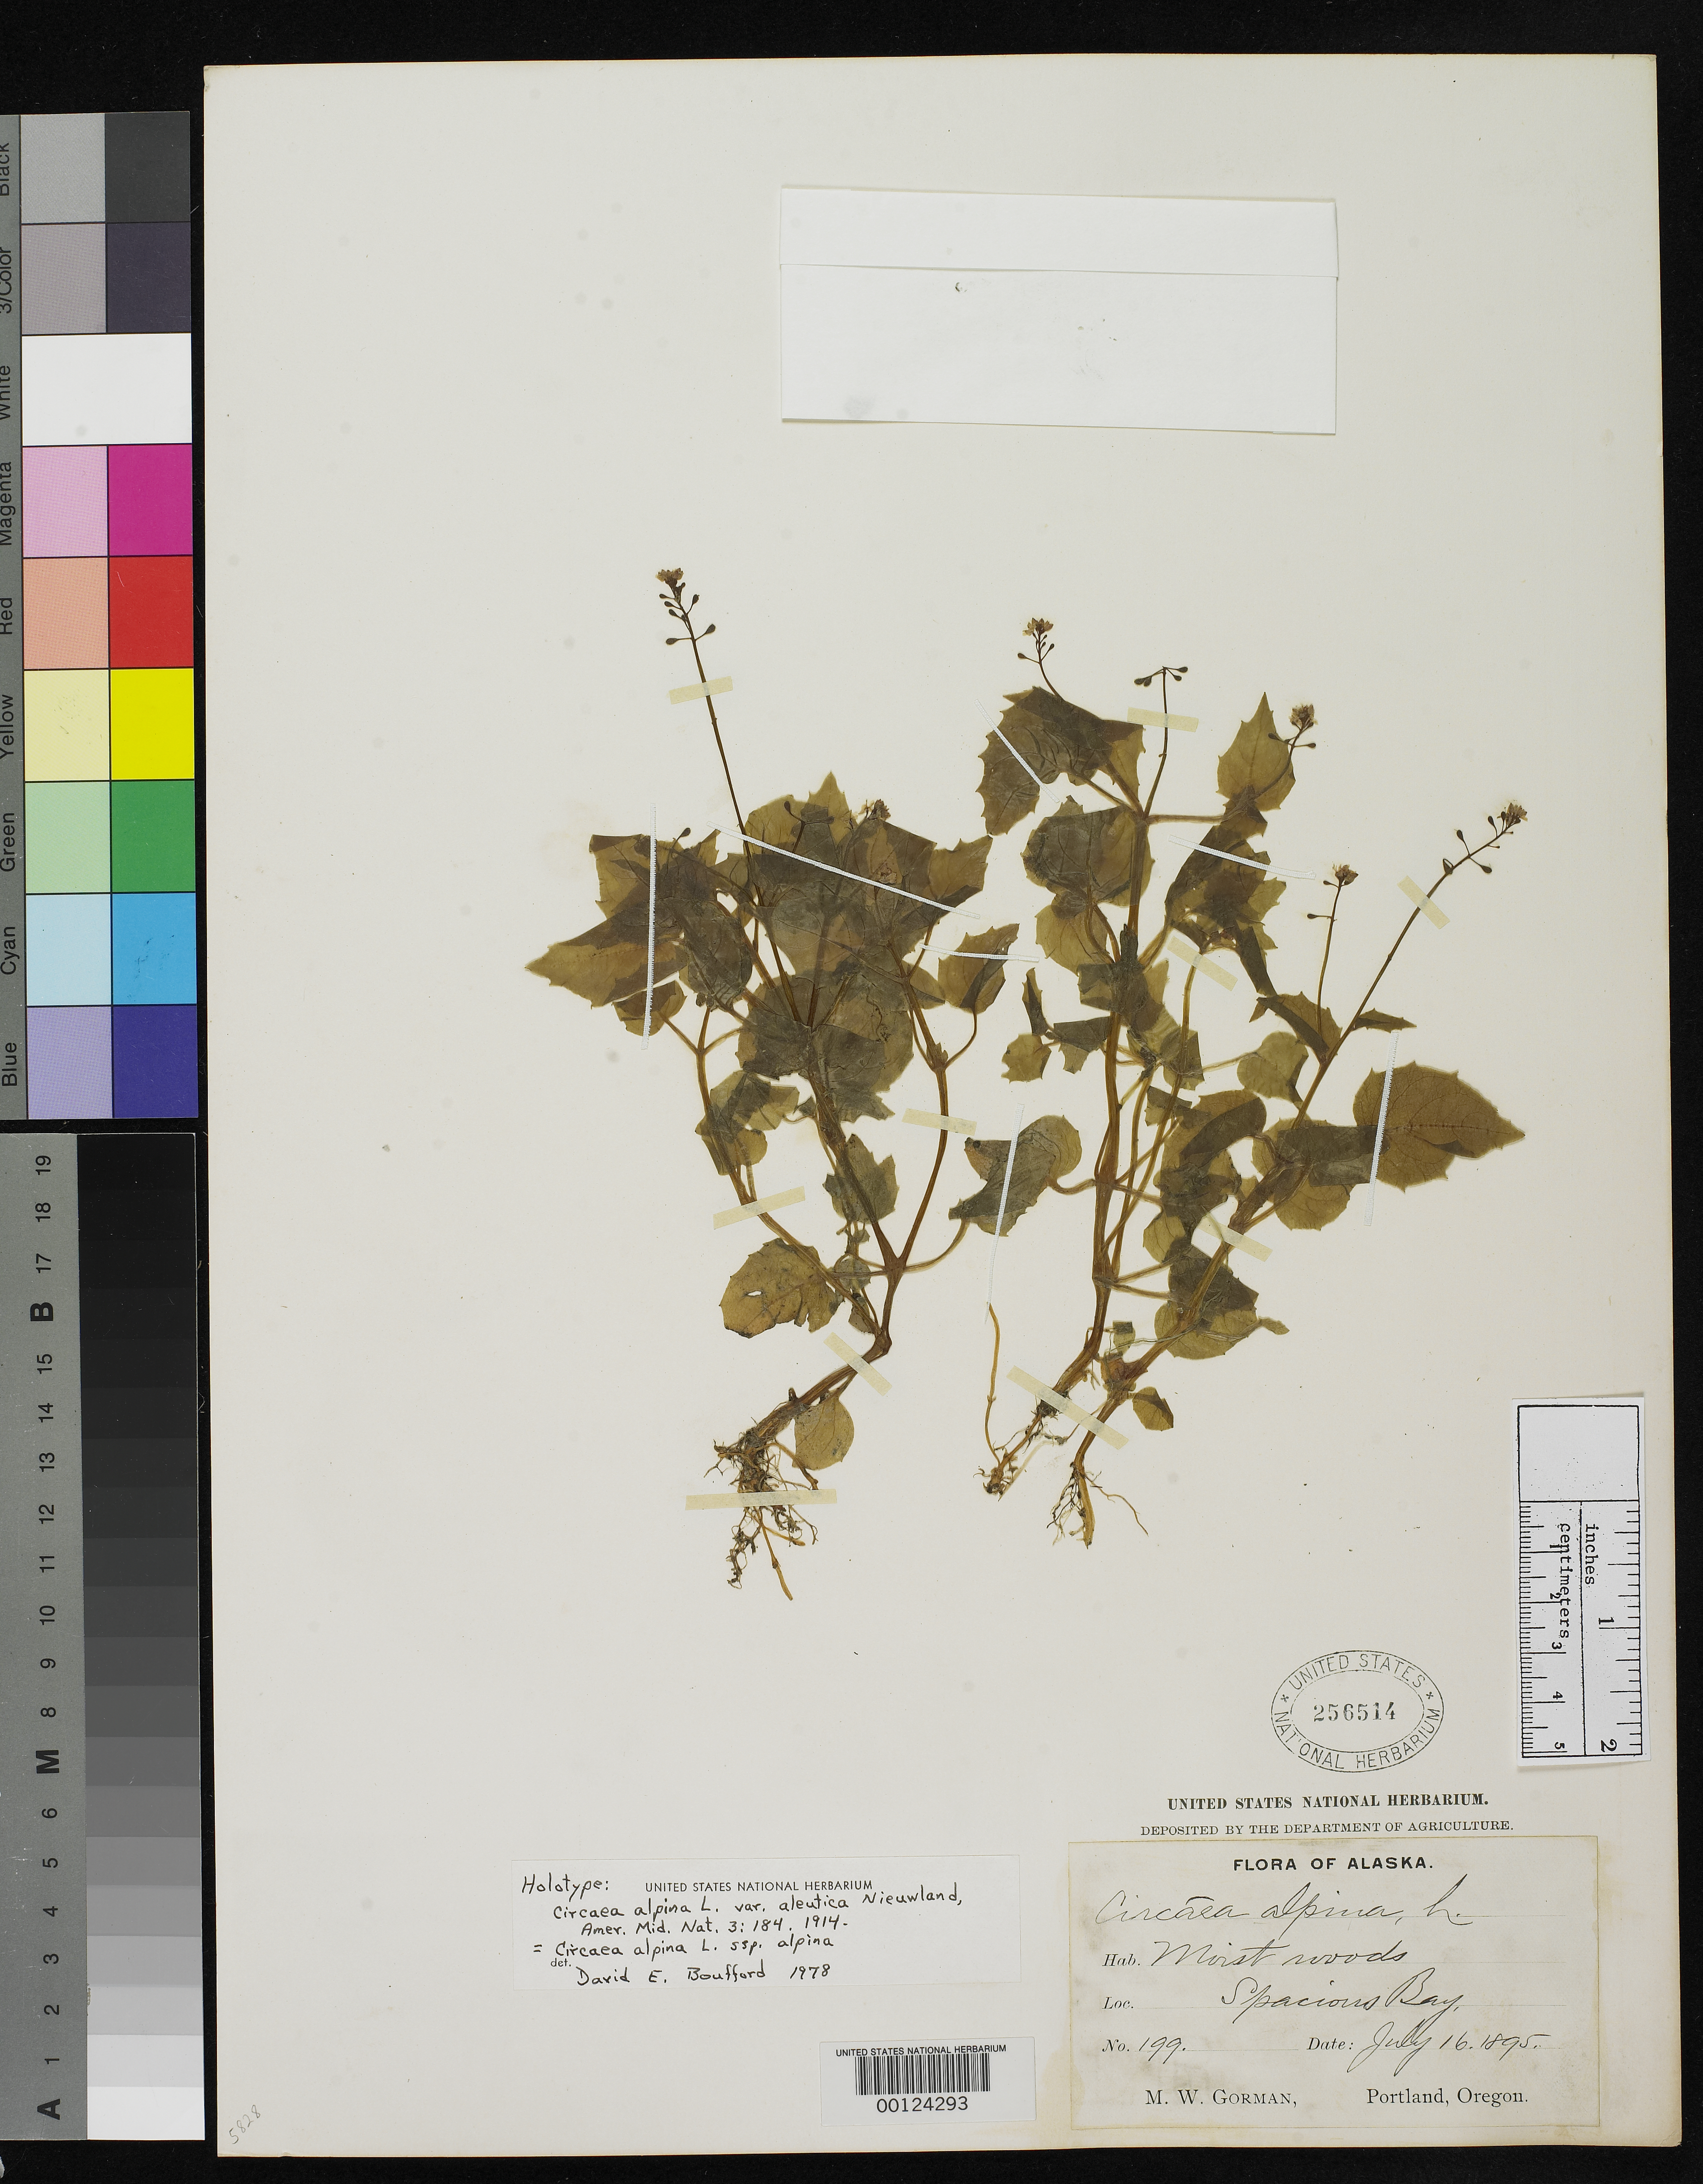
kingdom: Plantae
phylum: Tracheophyta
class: Magnoliopsida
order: Myrtales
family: Onagraceae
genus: Circaea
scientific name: Circaea alpina var. aleutica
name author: Nieuwl.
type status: Holotype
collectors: M. W. Gorman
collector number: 199 (erroneously cited 119)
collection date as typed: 16 Jul 1895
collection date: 1895-07-16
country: United States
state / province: Alaska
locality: Spacious Bay.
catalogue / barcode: US 256514